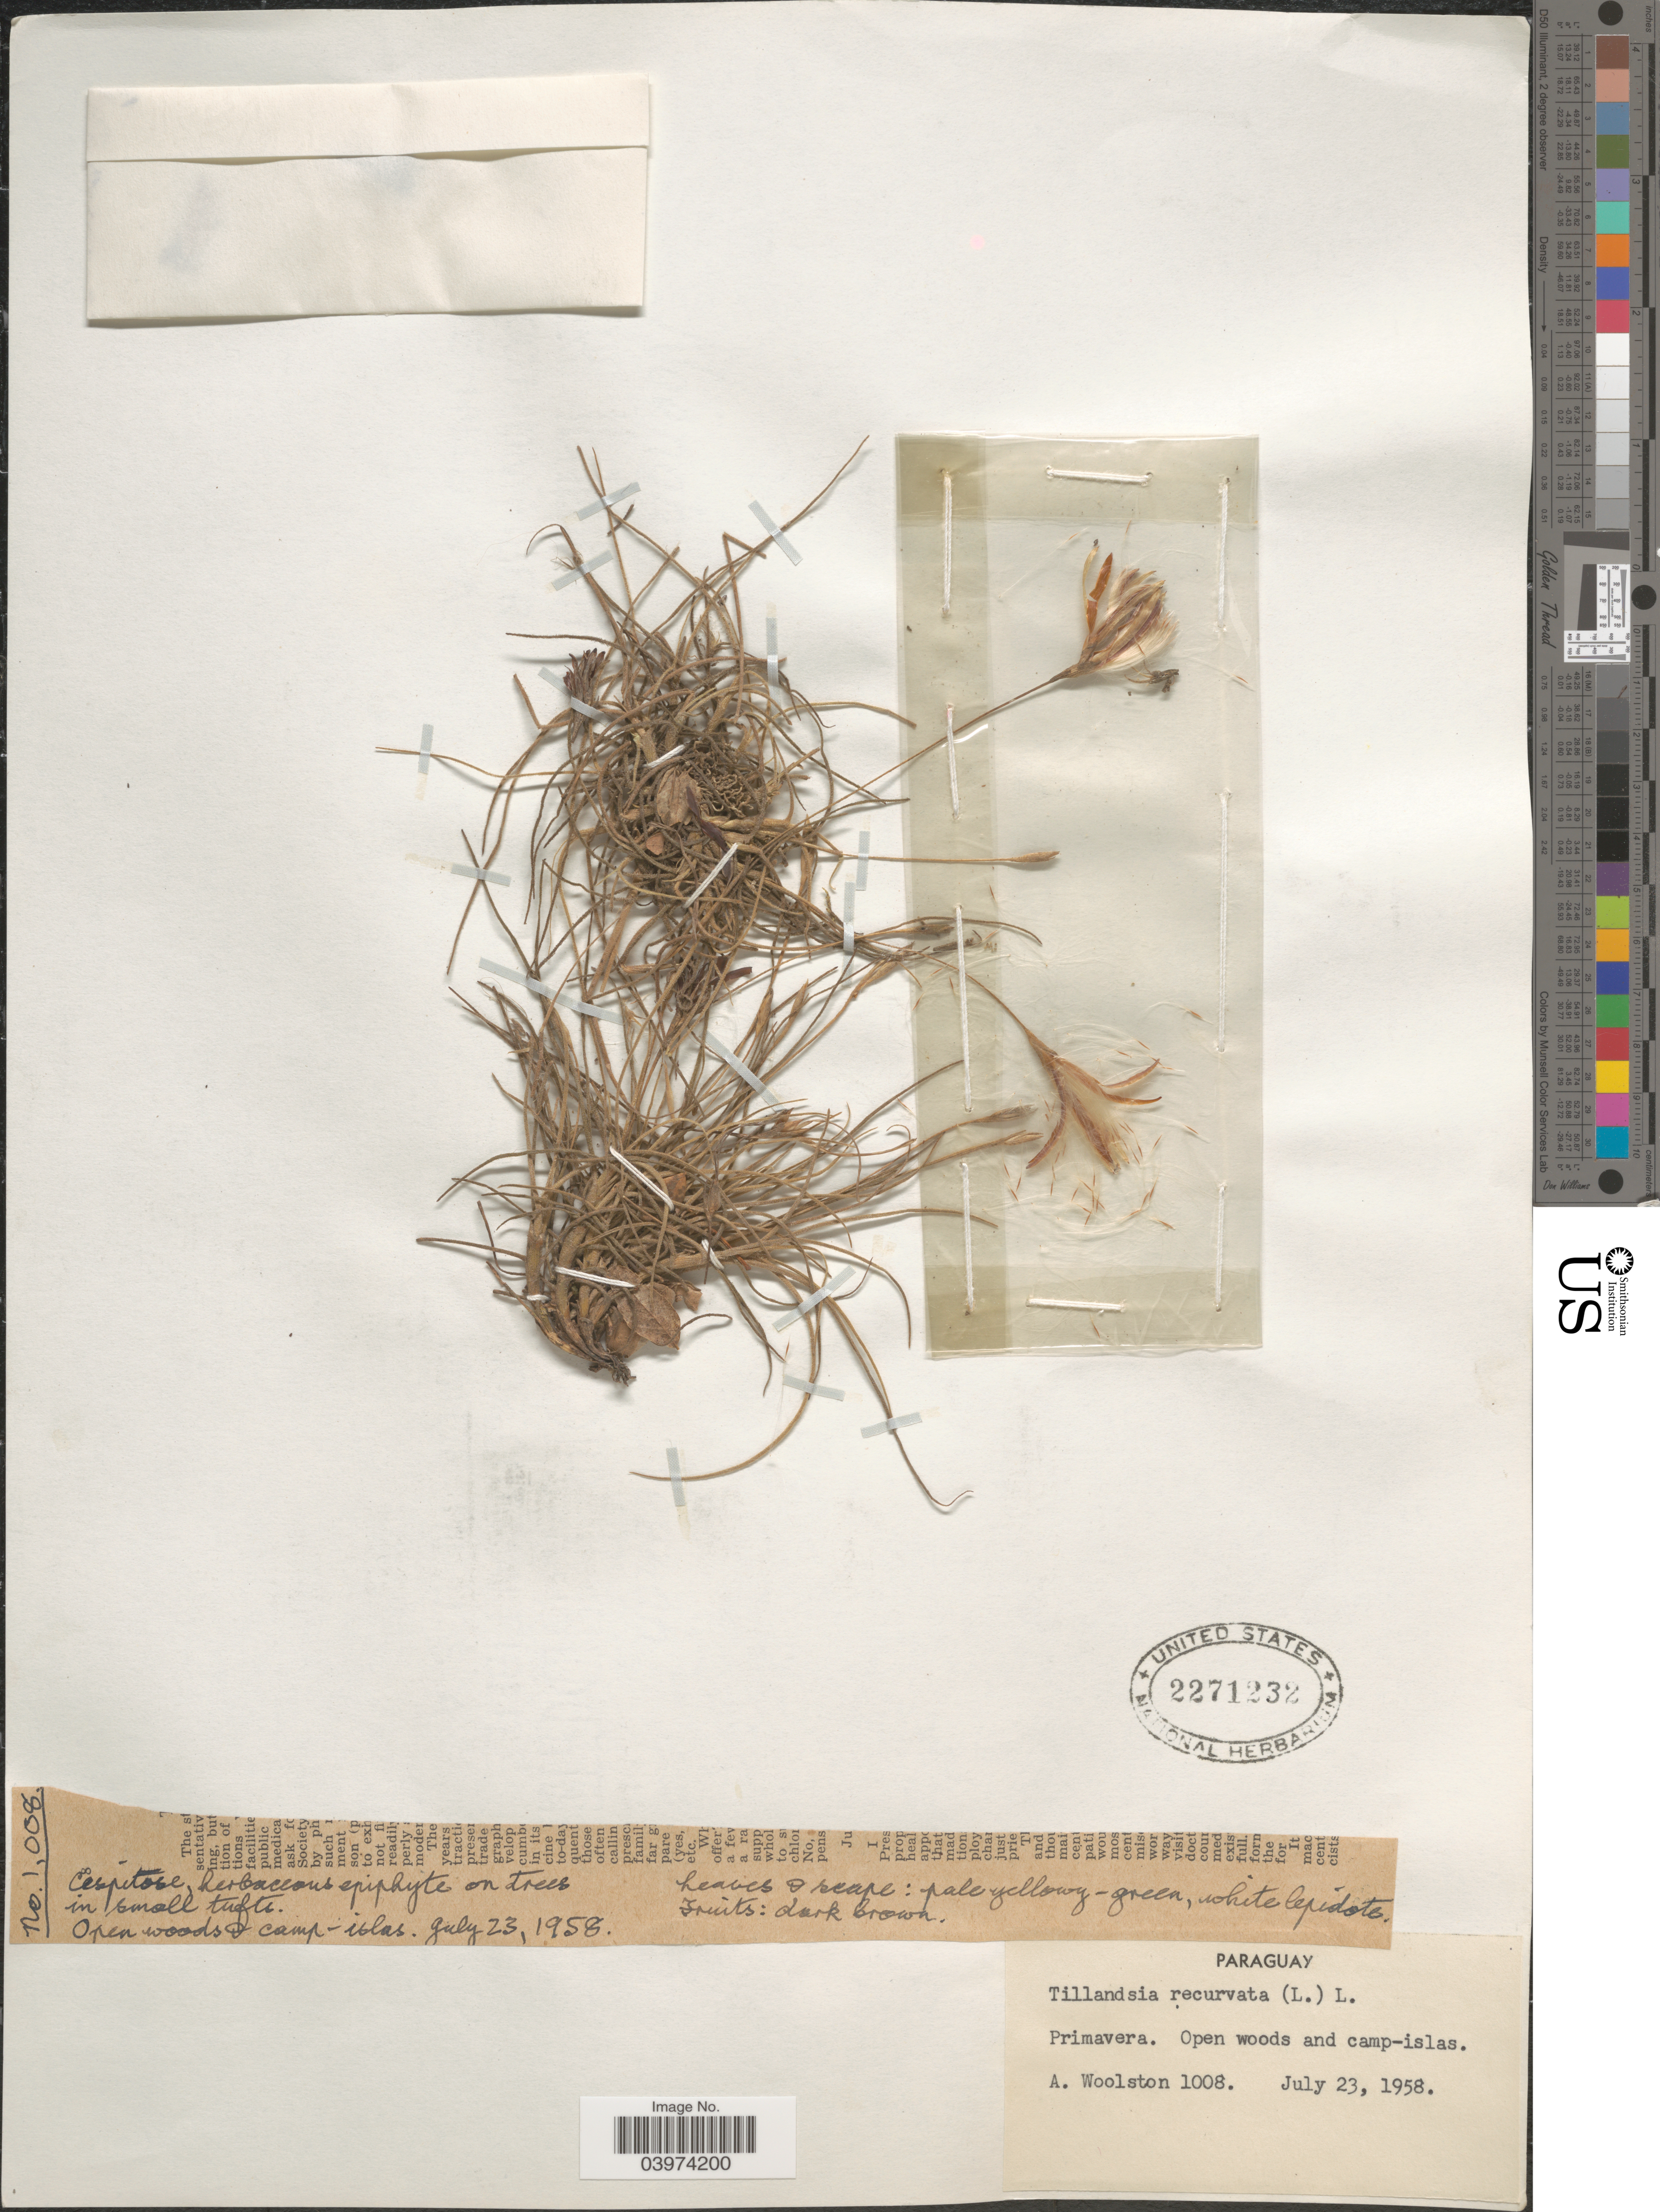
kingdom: Plantae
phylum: Tracheophyta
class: Liliopsida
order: Poales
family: Bromeliaceae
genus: Tillandsia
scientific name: Tillandsia recurvata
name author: L.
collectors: A. Woolston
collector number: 1008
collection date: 1958-07-23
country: Paraguay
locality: Open woods & camp-islas. Primavera.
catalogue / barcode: US 2271232